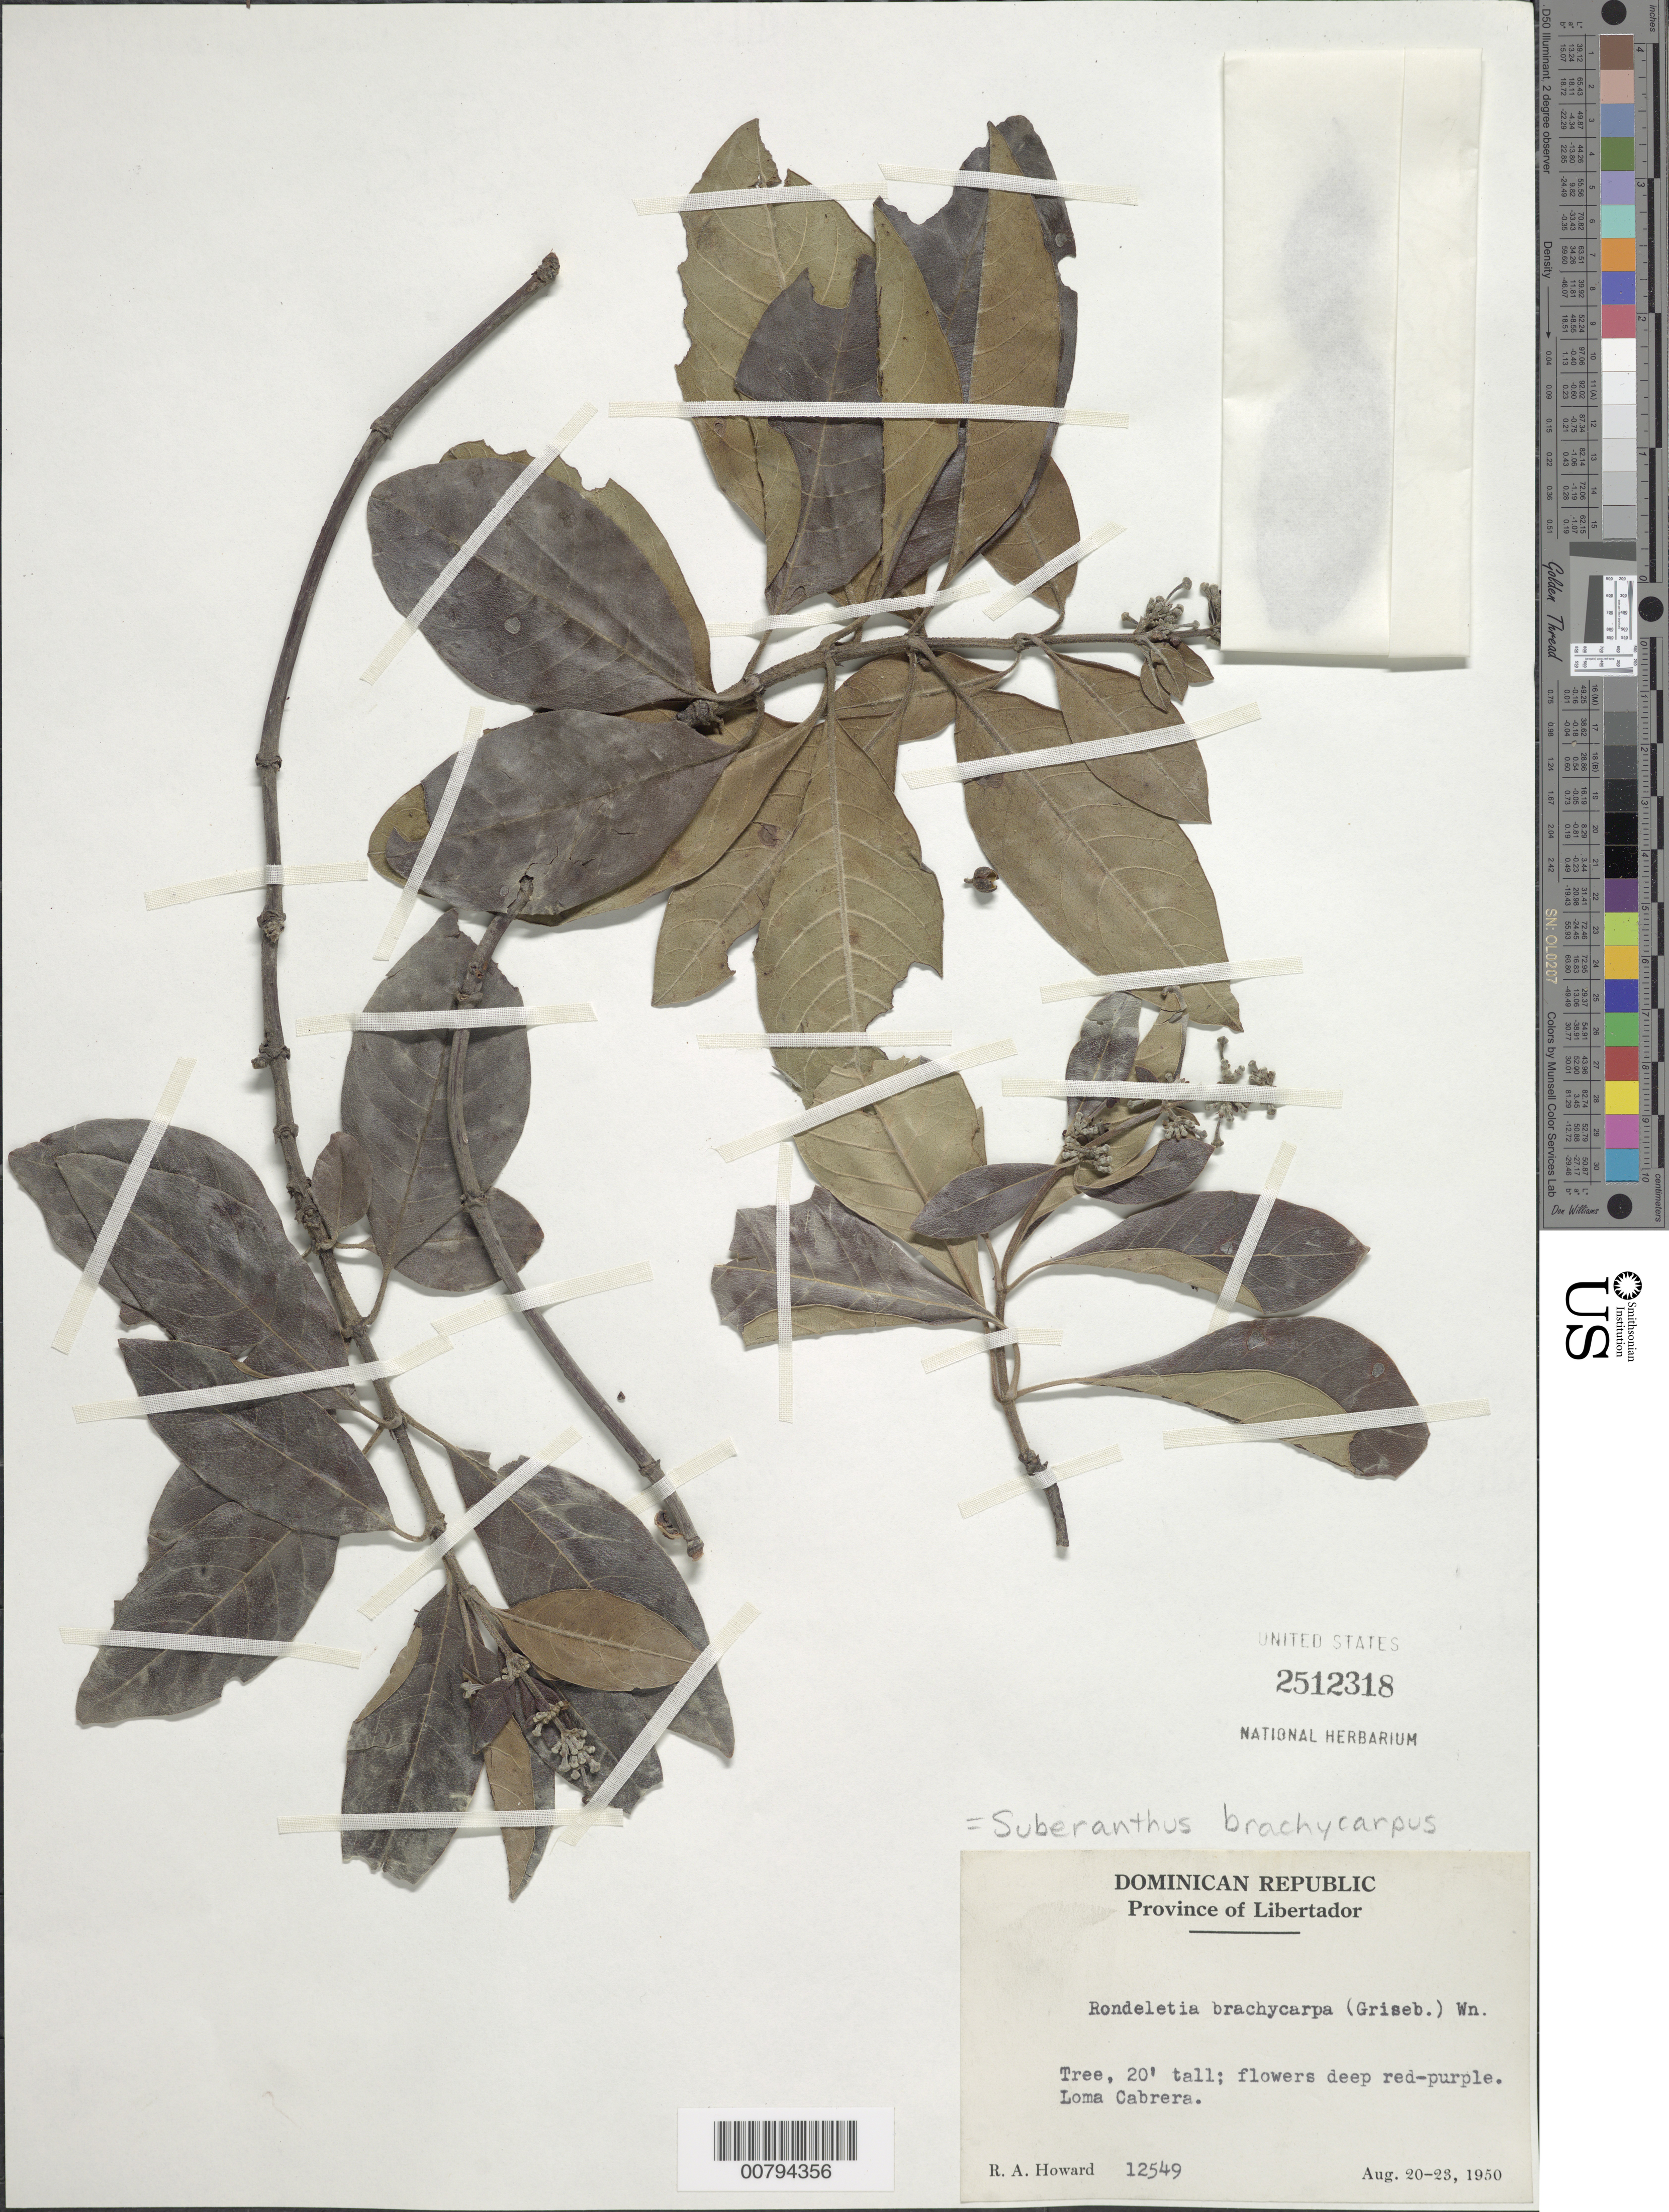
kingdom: Plantae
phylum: Tracheophyta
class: Magnoliopsida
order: Gentianales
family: Rubiaceae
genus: Suberanthus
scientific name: Suberanthus brachycarpus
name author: (Griseb.) Borhidi & Fernández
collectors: R. A. Howard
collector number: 12549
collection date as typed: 20 Aug 1950 to 23 Aug 1950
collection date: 1950-08-20/1950-08-23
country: Dominican Republic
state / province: Libertador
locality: Loma Cabrera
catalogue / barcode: US 2512318